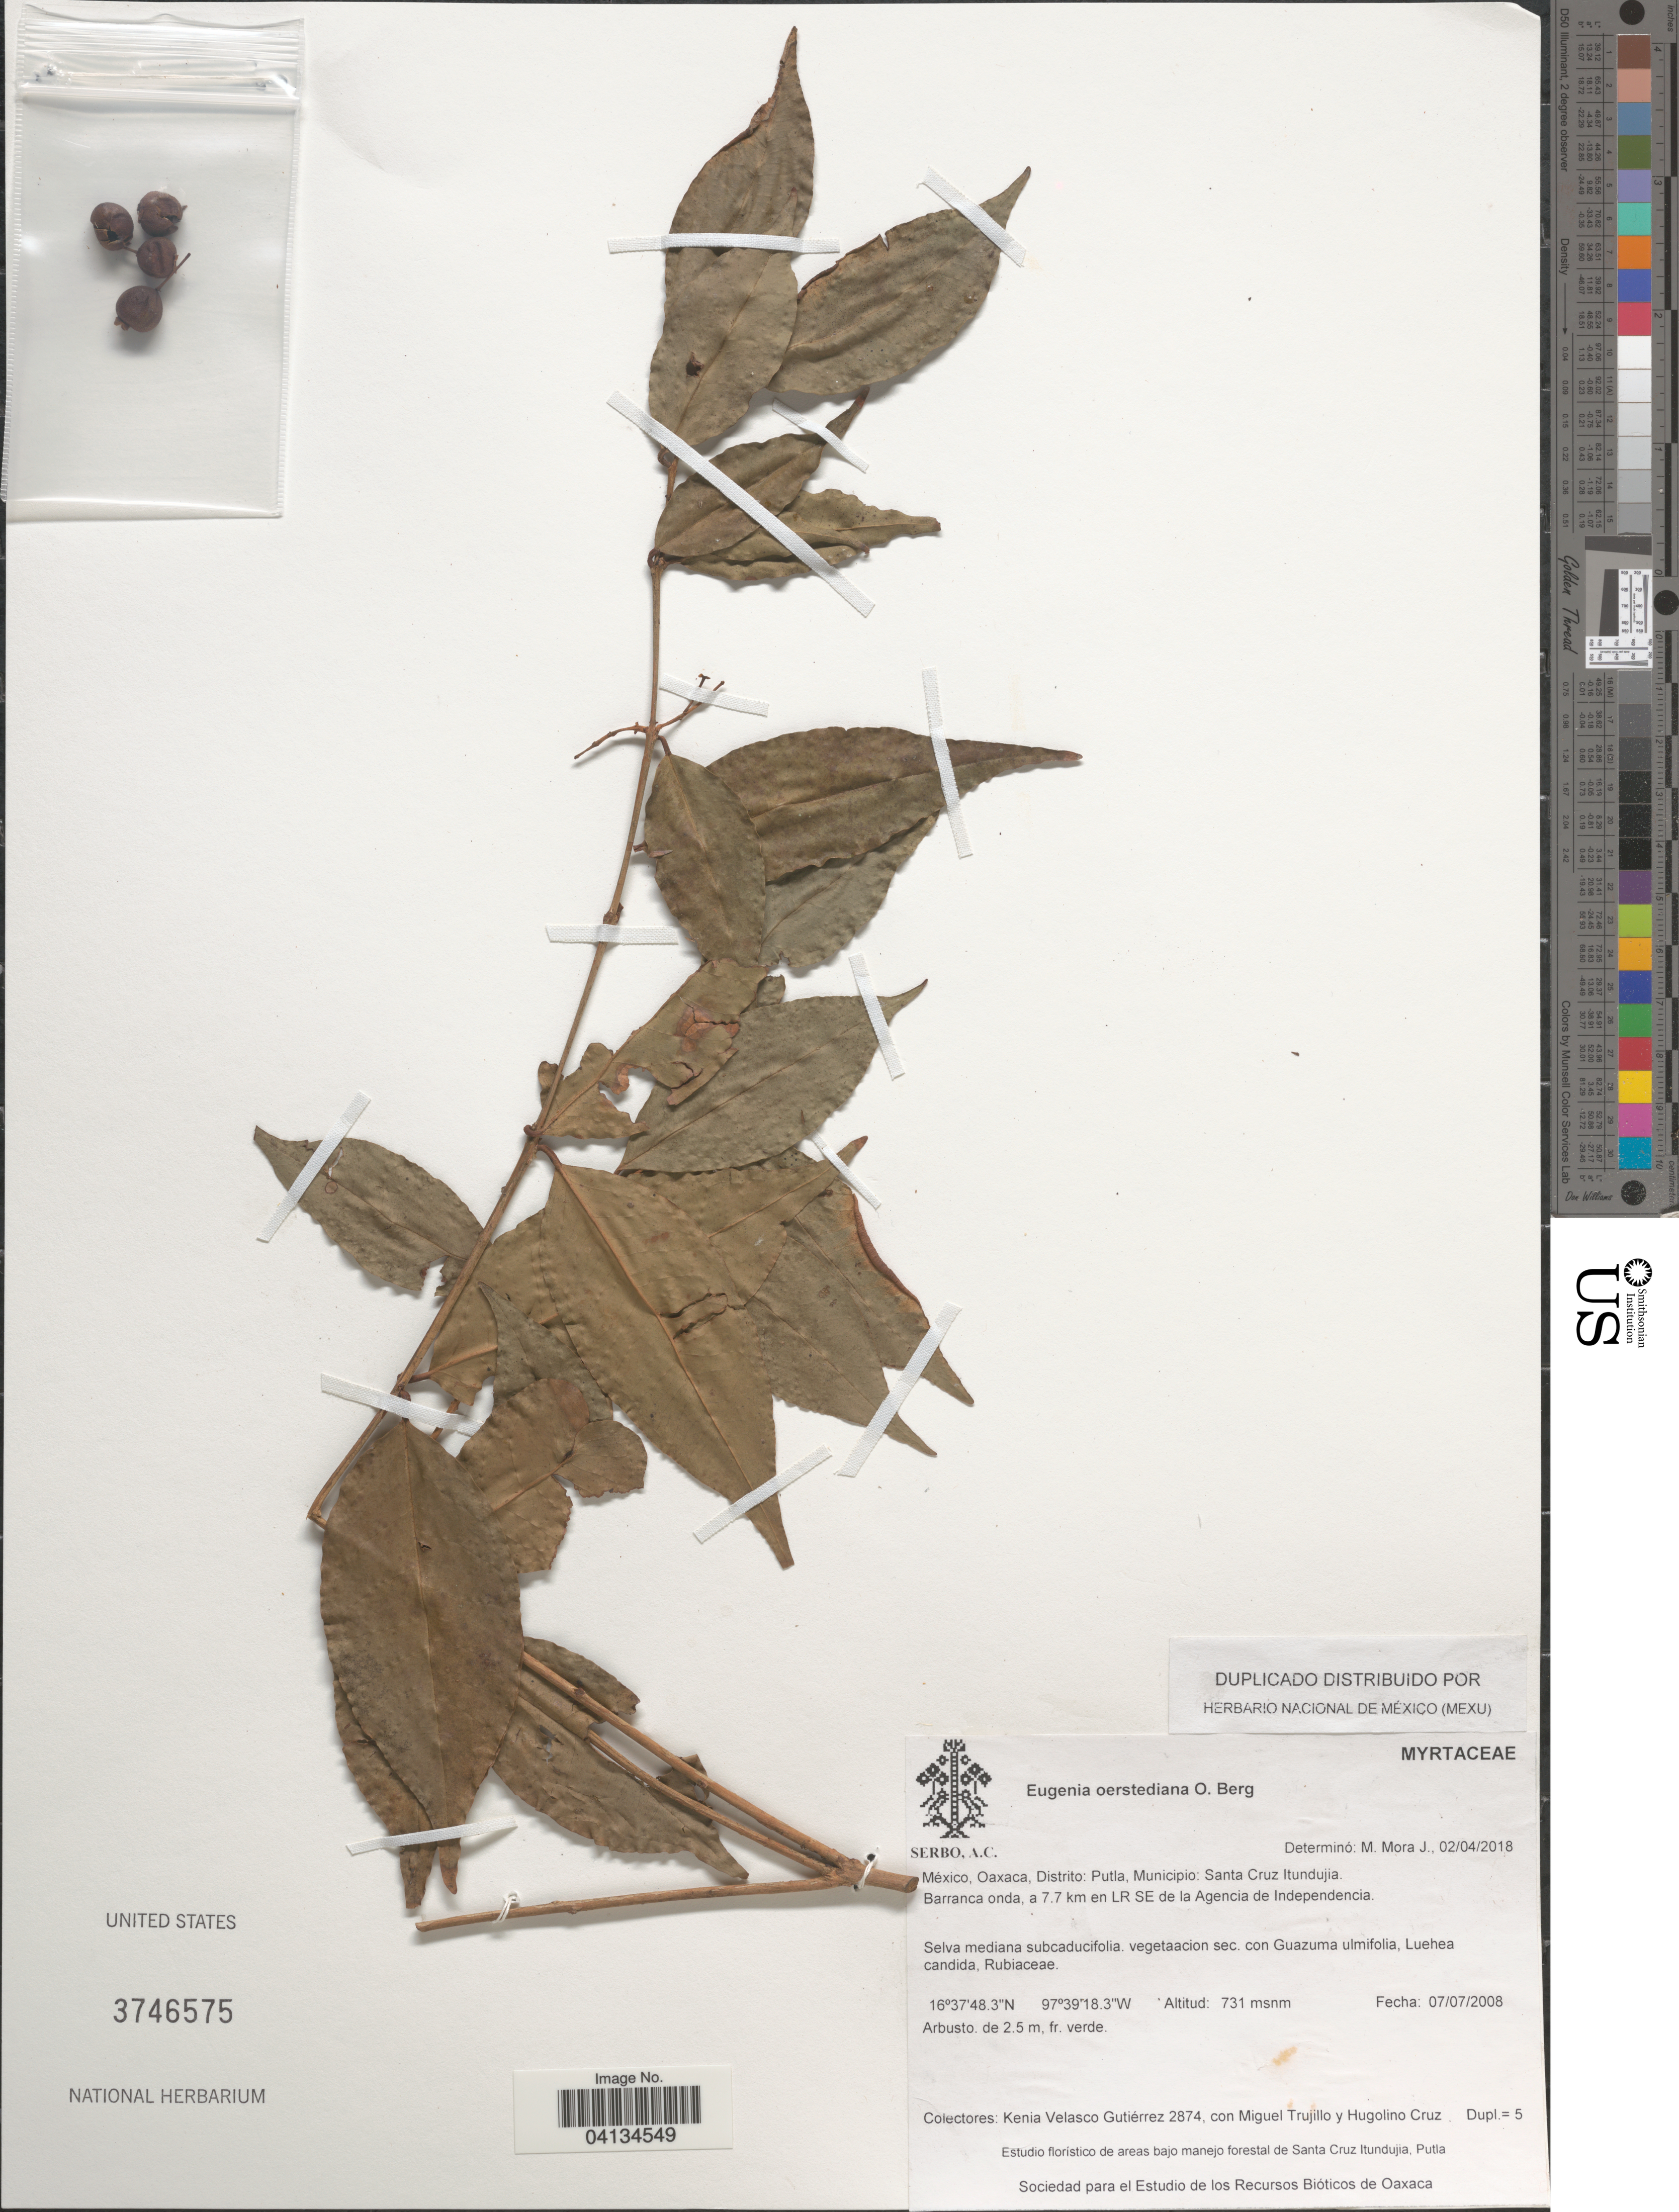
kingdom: Plantae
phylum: Tracheophyta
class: Magnoliopsida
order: Myrtales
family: Myrtaceae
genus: Eugenia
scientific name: Eugenia oerstediana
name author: O. Berg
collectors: K. Velasco Gutiérrez, M. Trujillo & H. Cruz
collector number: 2874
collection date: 2008-07-07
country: Mexico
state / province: Oaxaca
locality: Distrito: Putla, Municipio: Santa Cruz Itundujia. Barranca onda, a 7.7 km en LR SE de la Agencia de Independencia.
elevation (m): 731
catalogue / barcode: US 3746575